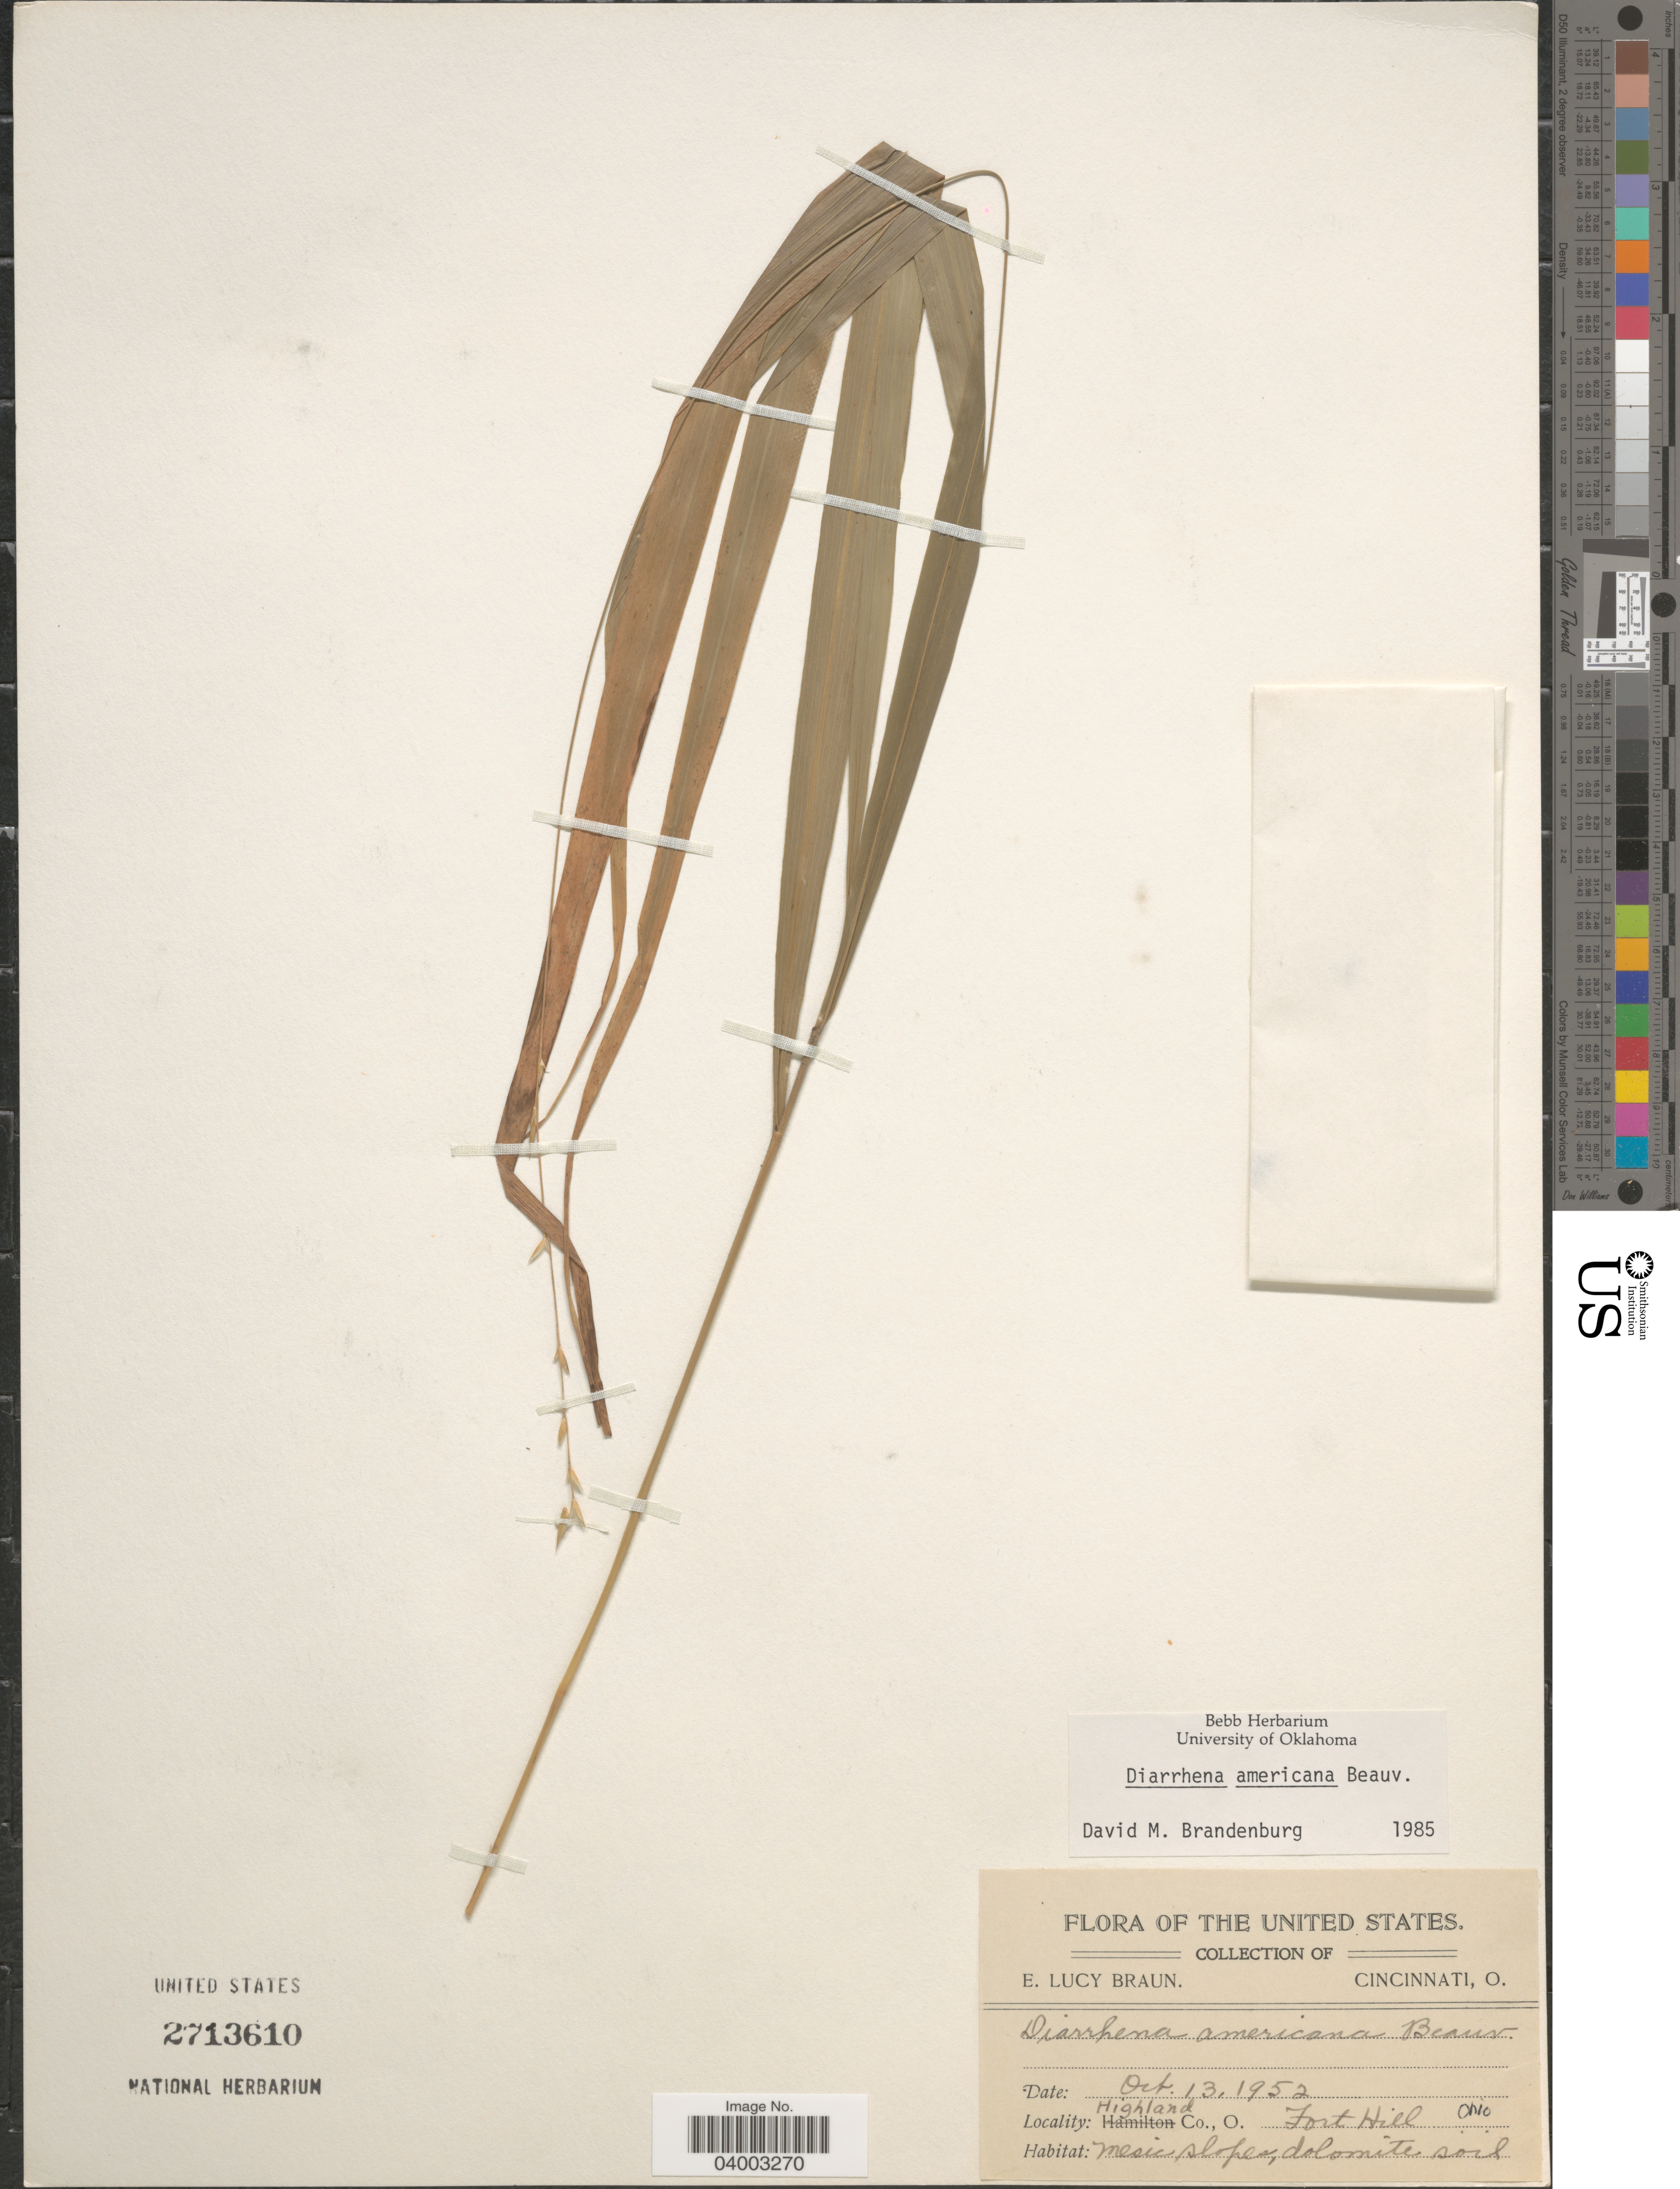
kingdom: Plantae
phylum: Tracheophyta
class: Liliopsida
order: Poales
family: Poaceae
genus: Diarrhena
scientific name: Diarrhena americana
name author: P. Beauv.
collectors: E. L. Braun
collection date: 1952-10-13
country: United States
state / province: Ohio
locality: Highland Co. Fort Hill.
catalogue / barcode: US 2713610